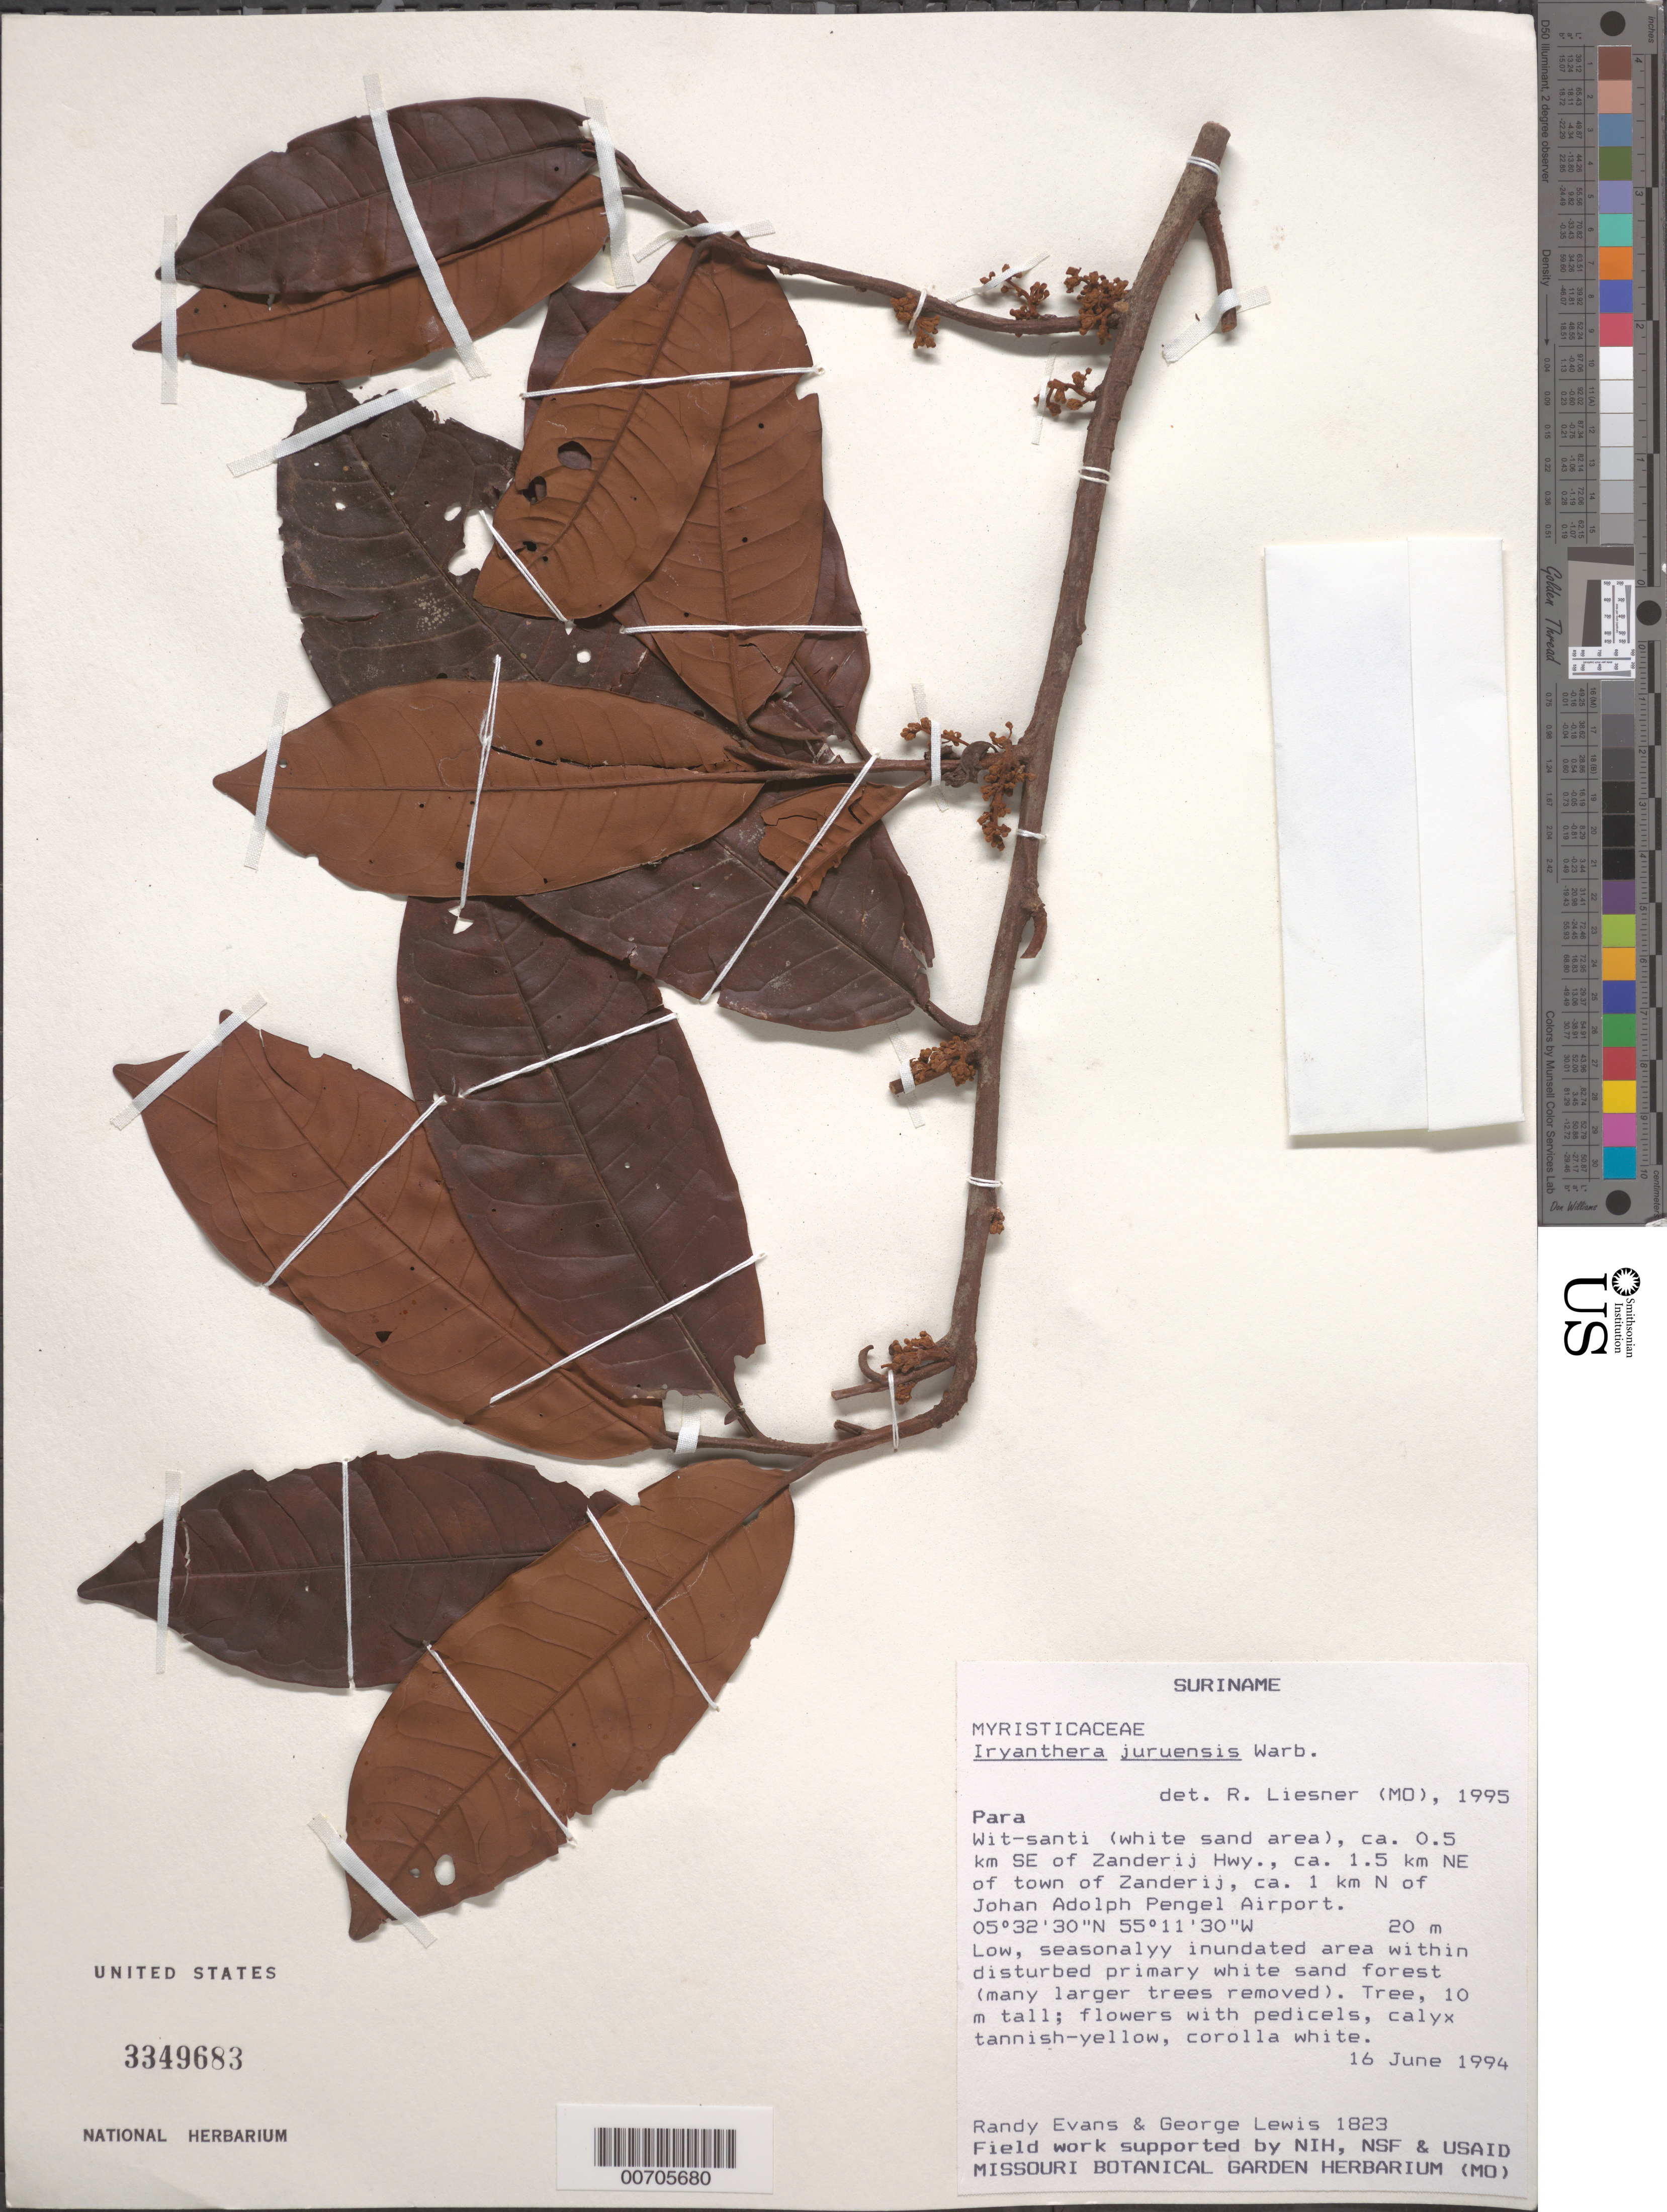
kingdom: Plantae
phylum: Tracheophyta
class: Magnoliopsida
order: Magnoliales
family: Myristicaceae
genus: Iryanthera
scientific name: Iryanthera juruensis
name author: Warb.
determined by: Liesner, R. L.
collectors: R. Evans & G. Lewis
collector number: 1823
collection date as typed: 16-Jun-94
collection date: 1994-06-16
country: Suriname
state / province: Para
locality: Wit-santi, ca. 0.5 km SE of Zanderij Hwy., 1.5 km NE of town of Zanderij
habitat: Low, seasonably inundated area in disturbed primary white sand forest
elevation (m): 20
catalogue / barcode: US 3349683